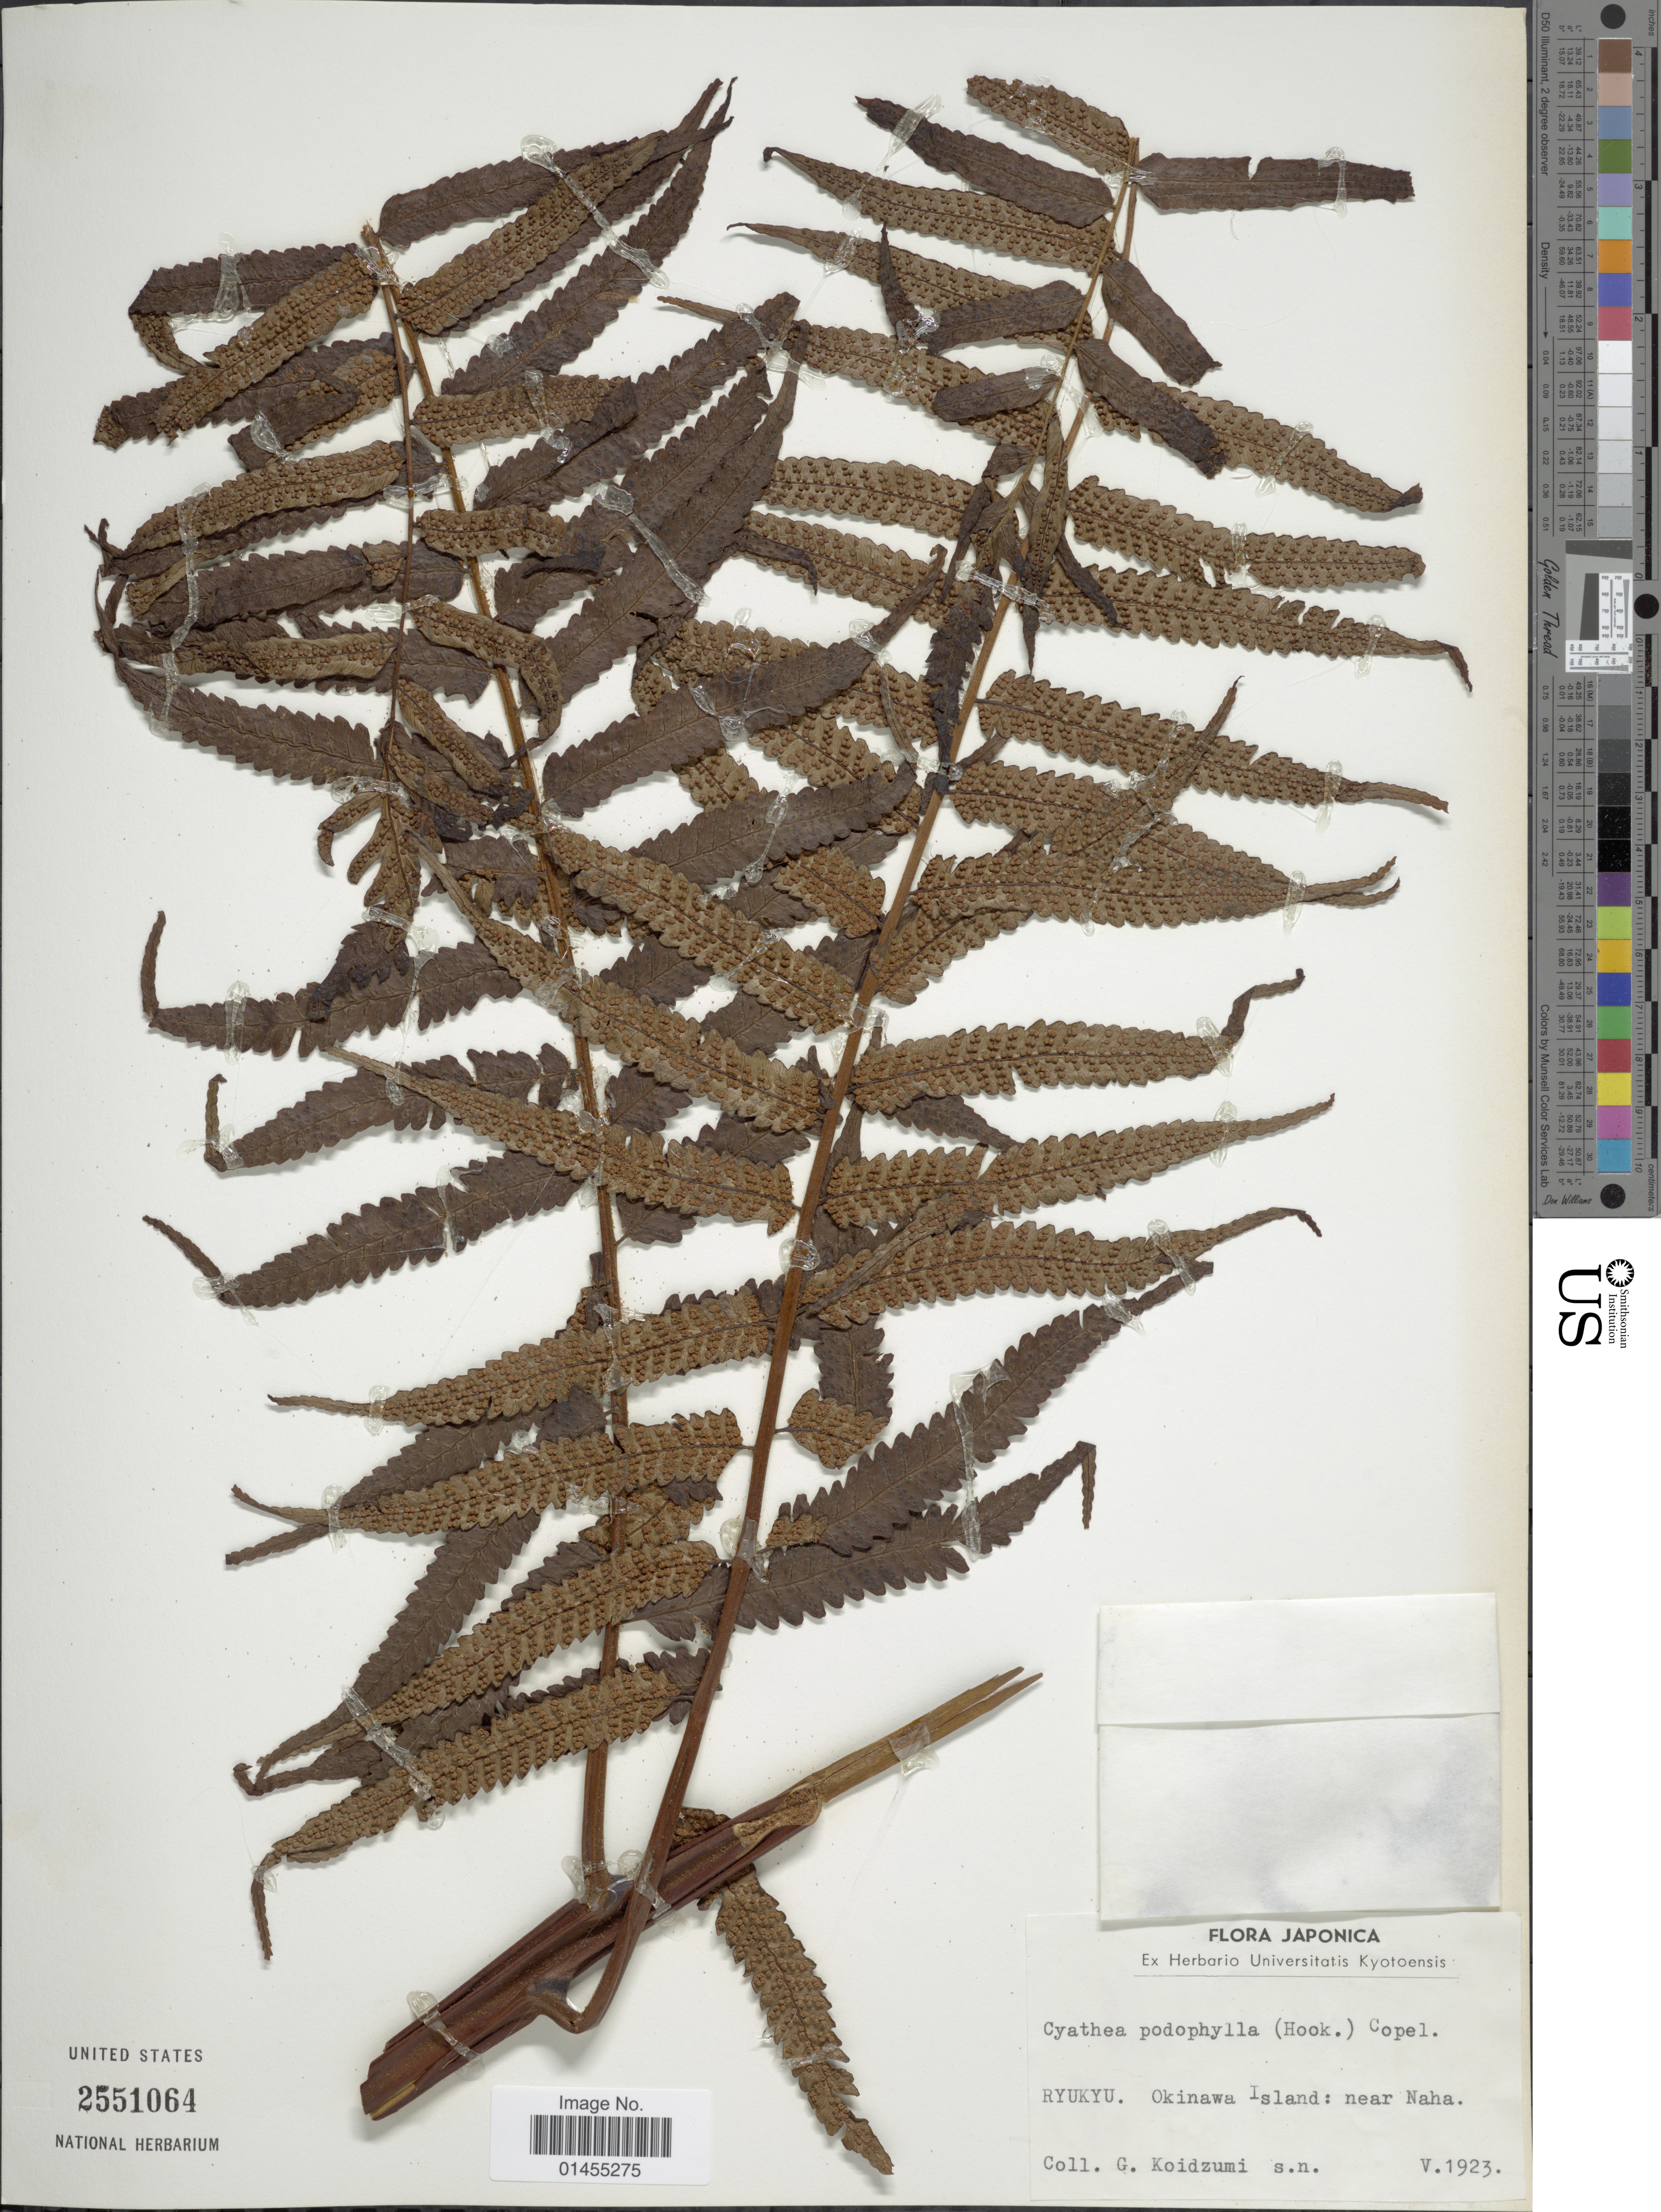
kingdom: Plantae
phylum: Tracheophyta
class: Polypodiopsida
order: Cyatheales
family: Cyatheaceae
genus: Alsophila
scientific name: Alsophila podophylla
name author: Hook.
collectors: G. Koidzumi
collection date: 1923-05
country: Japan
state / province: Okinawa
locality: Ryukyu. Okinawa Island: near Naha.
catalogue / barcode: US 2551064